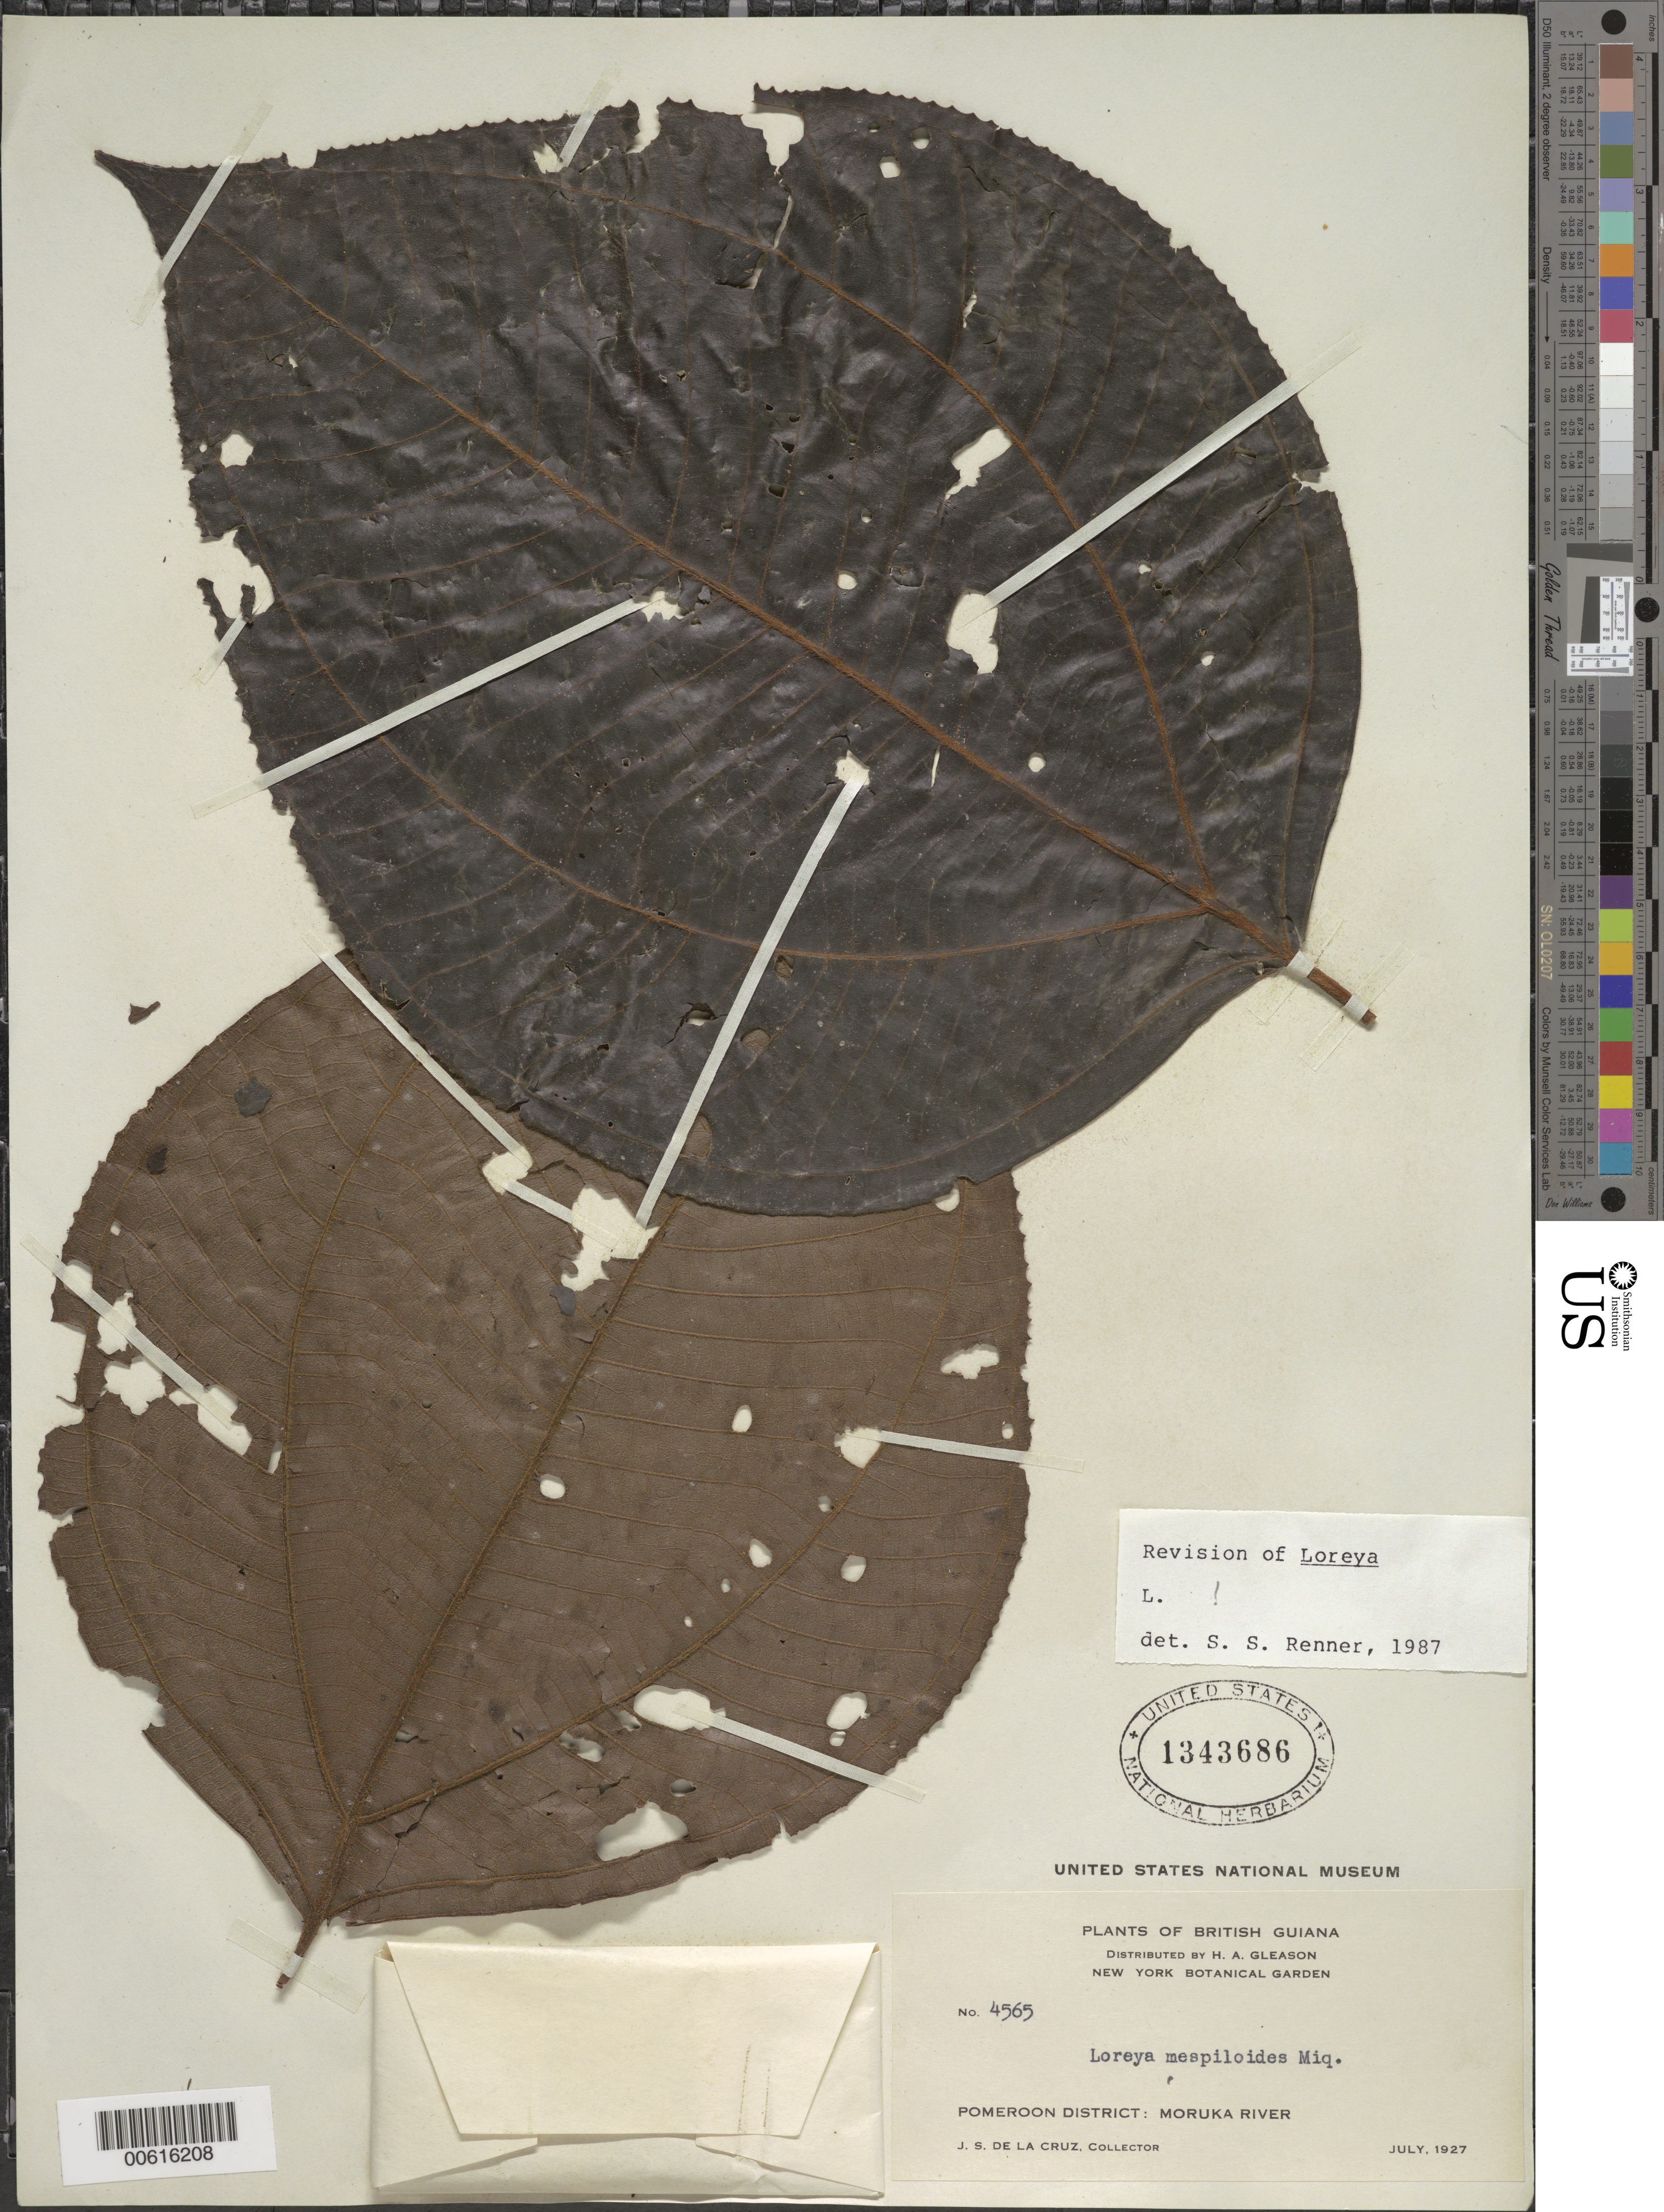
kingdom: Plantae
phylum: Tracheophyta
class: Magnoliopsida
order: Myrtales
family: Melastomataceae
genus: Bellucia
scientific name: Bellucia mespiloides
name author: (Miq.) J.F. Macbr.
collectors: J. S. de la Cruz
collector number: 4565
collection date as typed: Jul-27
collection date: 1927-07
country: Guyana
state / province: Barima-Waini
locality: Moruka R., Pomeroon Dist.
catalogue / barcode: US 1343686